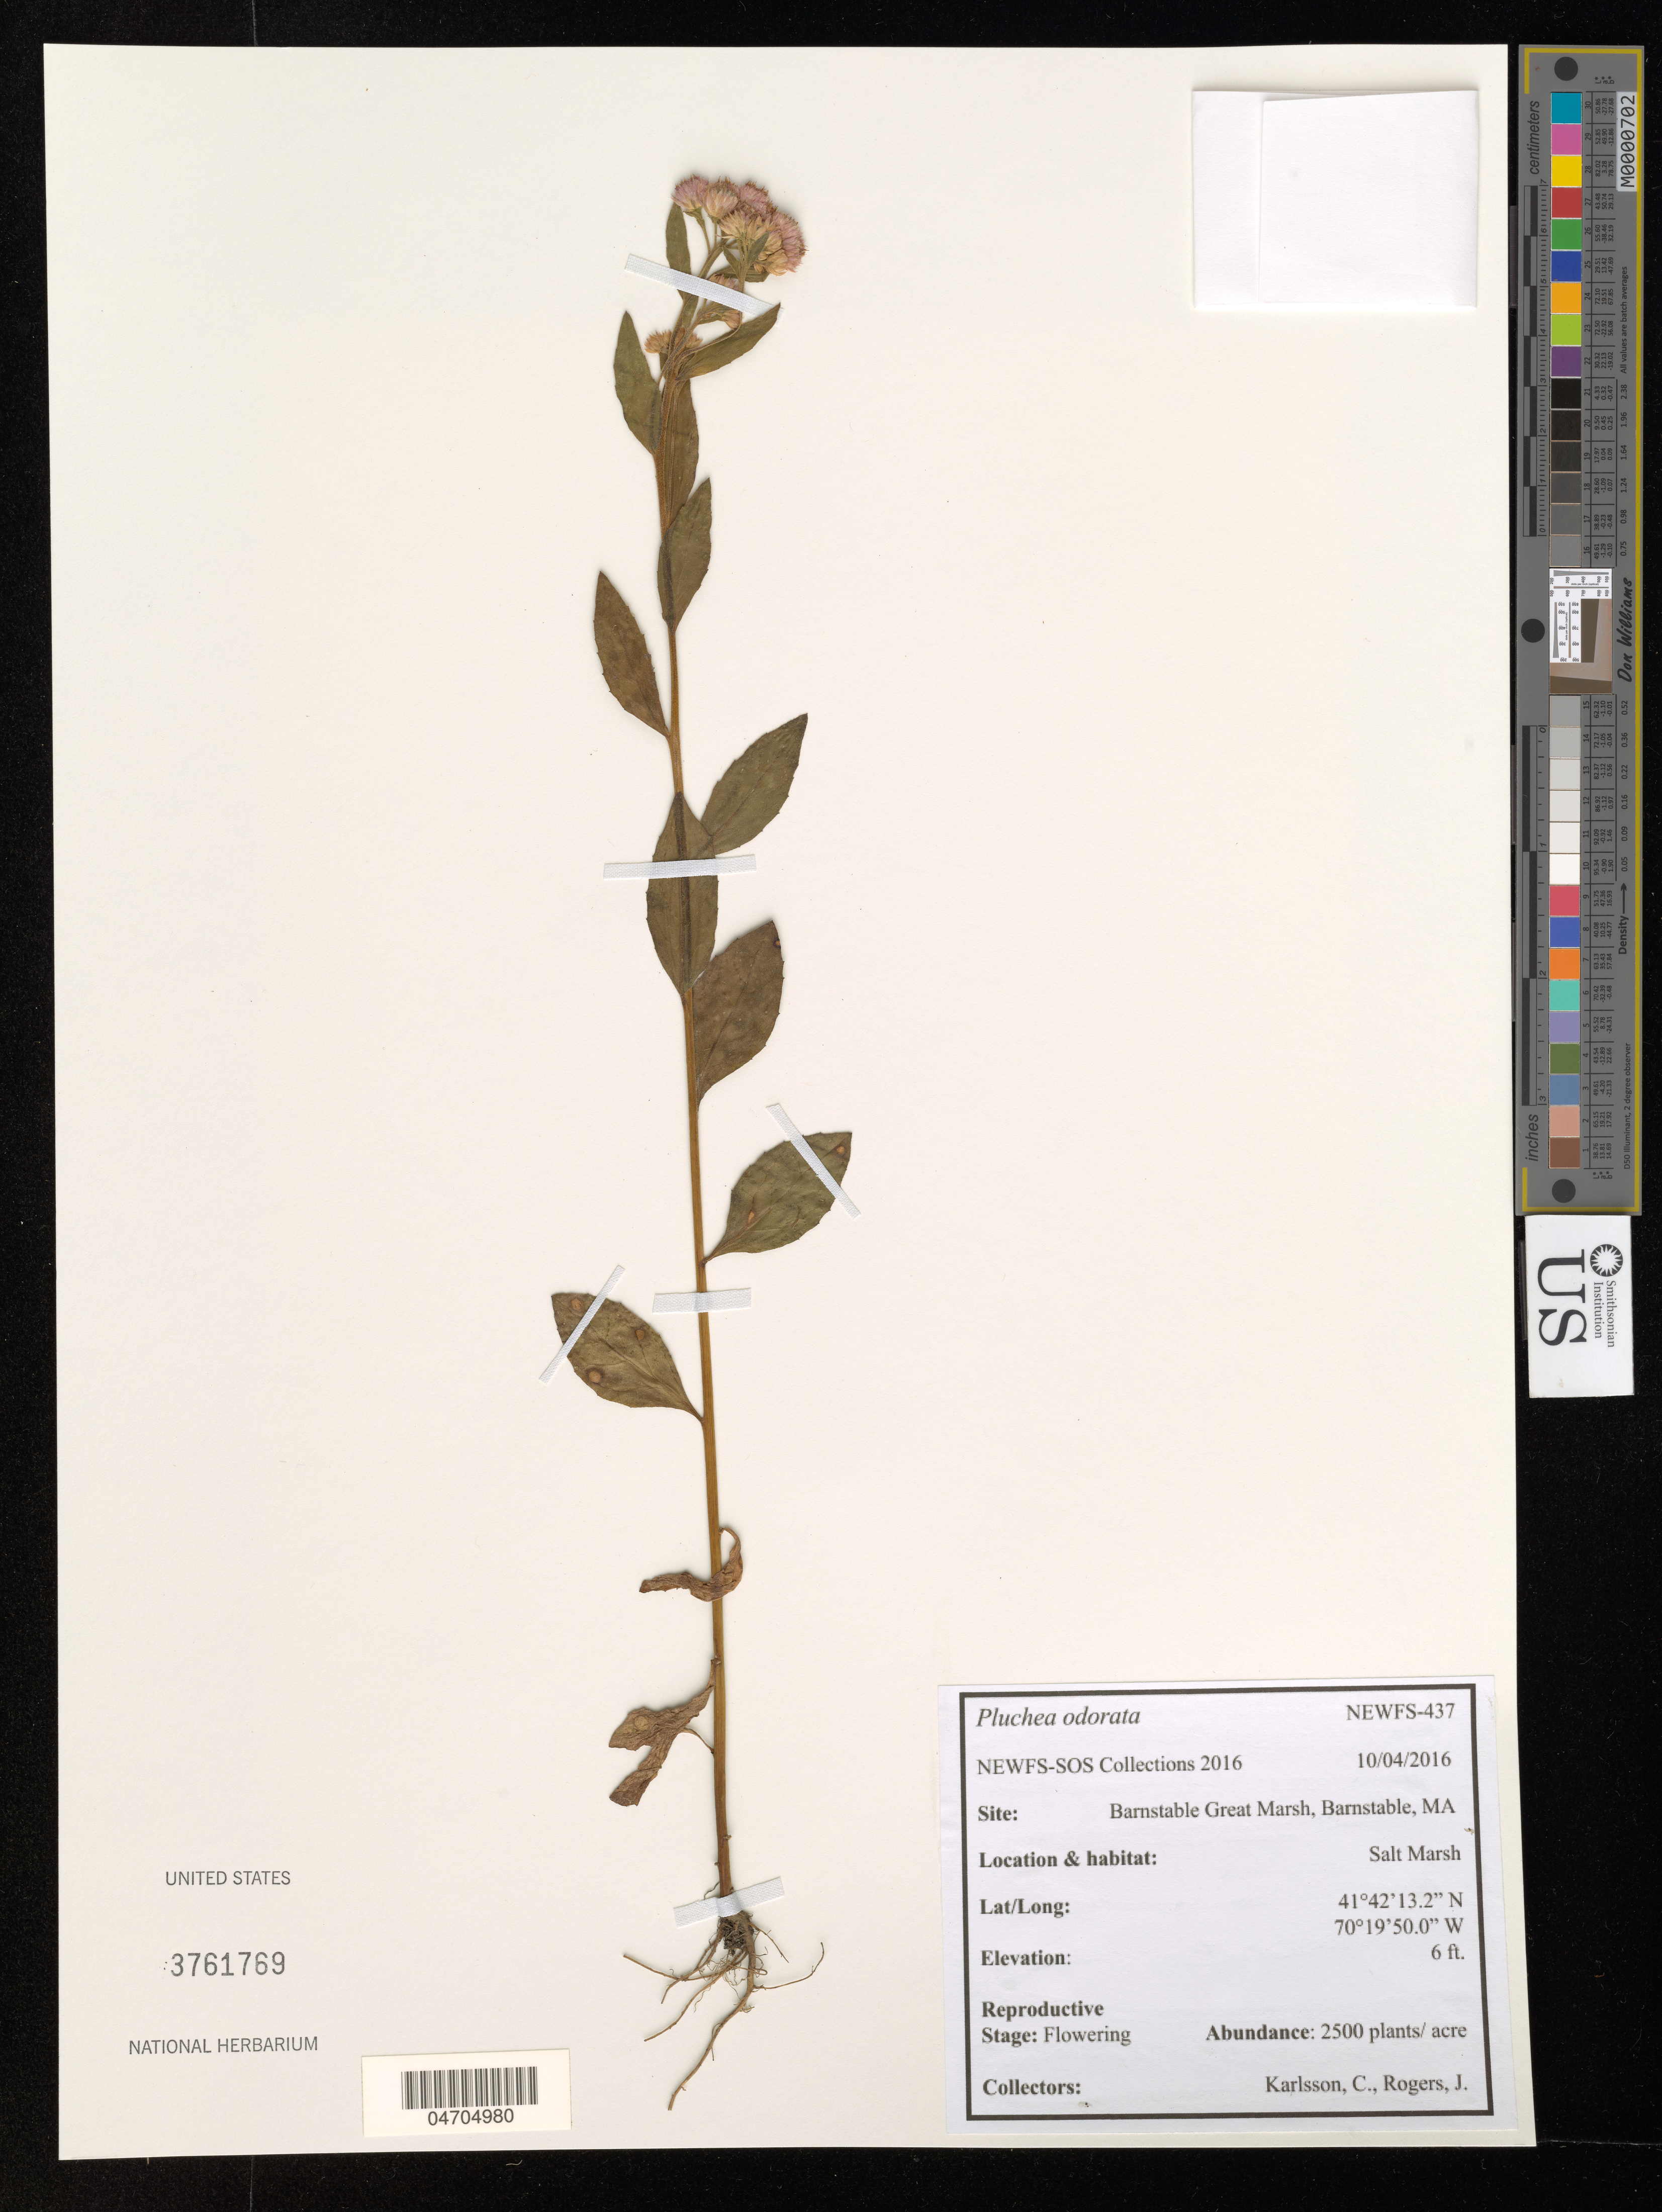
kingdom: Plantae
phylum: Tracheophyta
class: Magnoliopsida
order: Asterales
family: Asteraceae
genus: Pluchea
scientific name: Pluchea odorata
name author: (L.) Cass.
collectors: C. Karlsson & J. Rogers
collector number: NEWFS-437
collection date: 2016-10-04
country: United States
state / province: Massachusetts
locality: Site: Barnstable Great Marsh, Barnstable, MA. Salt Marsh.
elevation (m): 2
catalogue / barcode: US 3761769